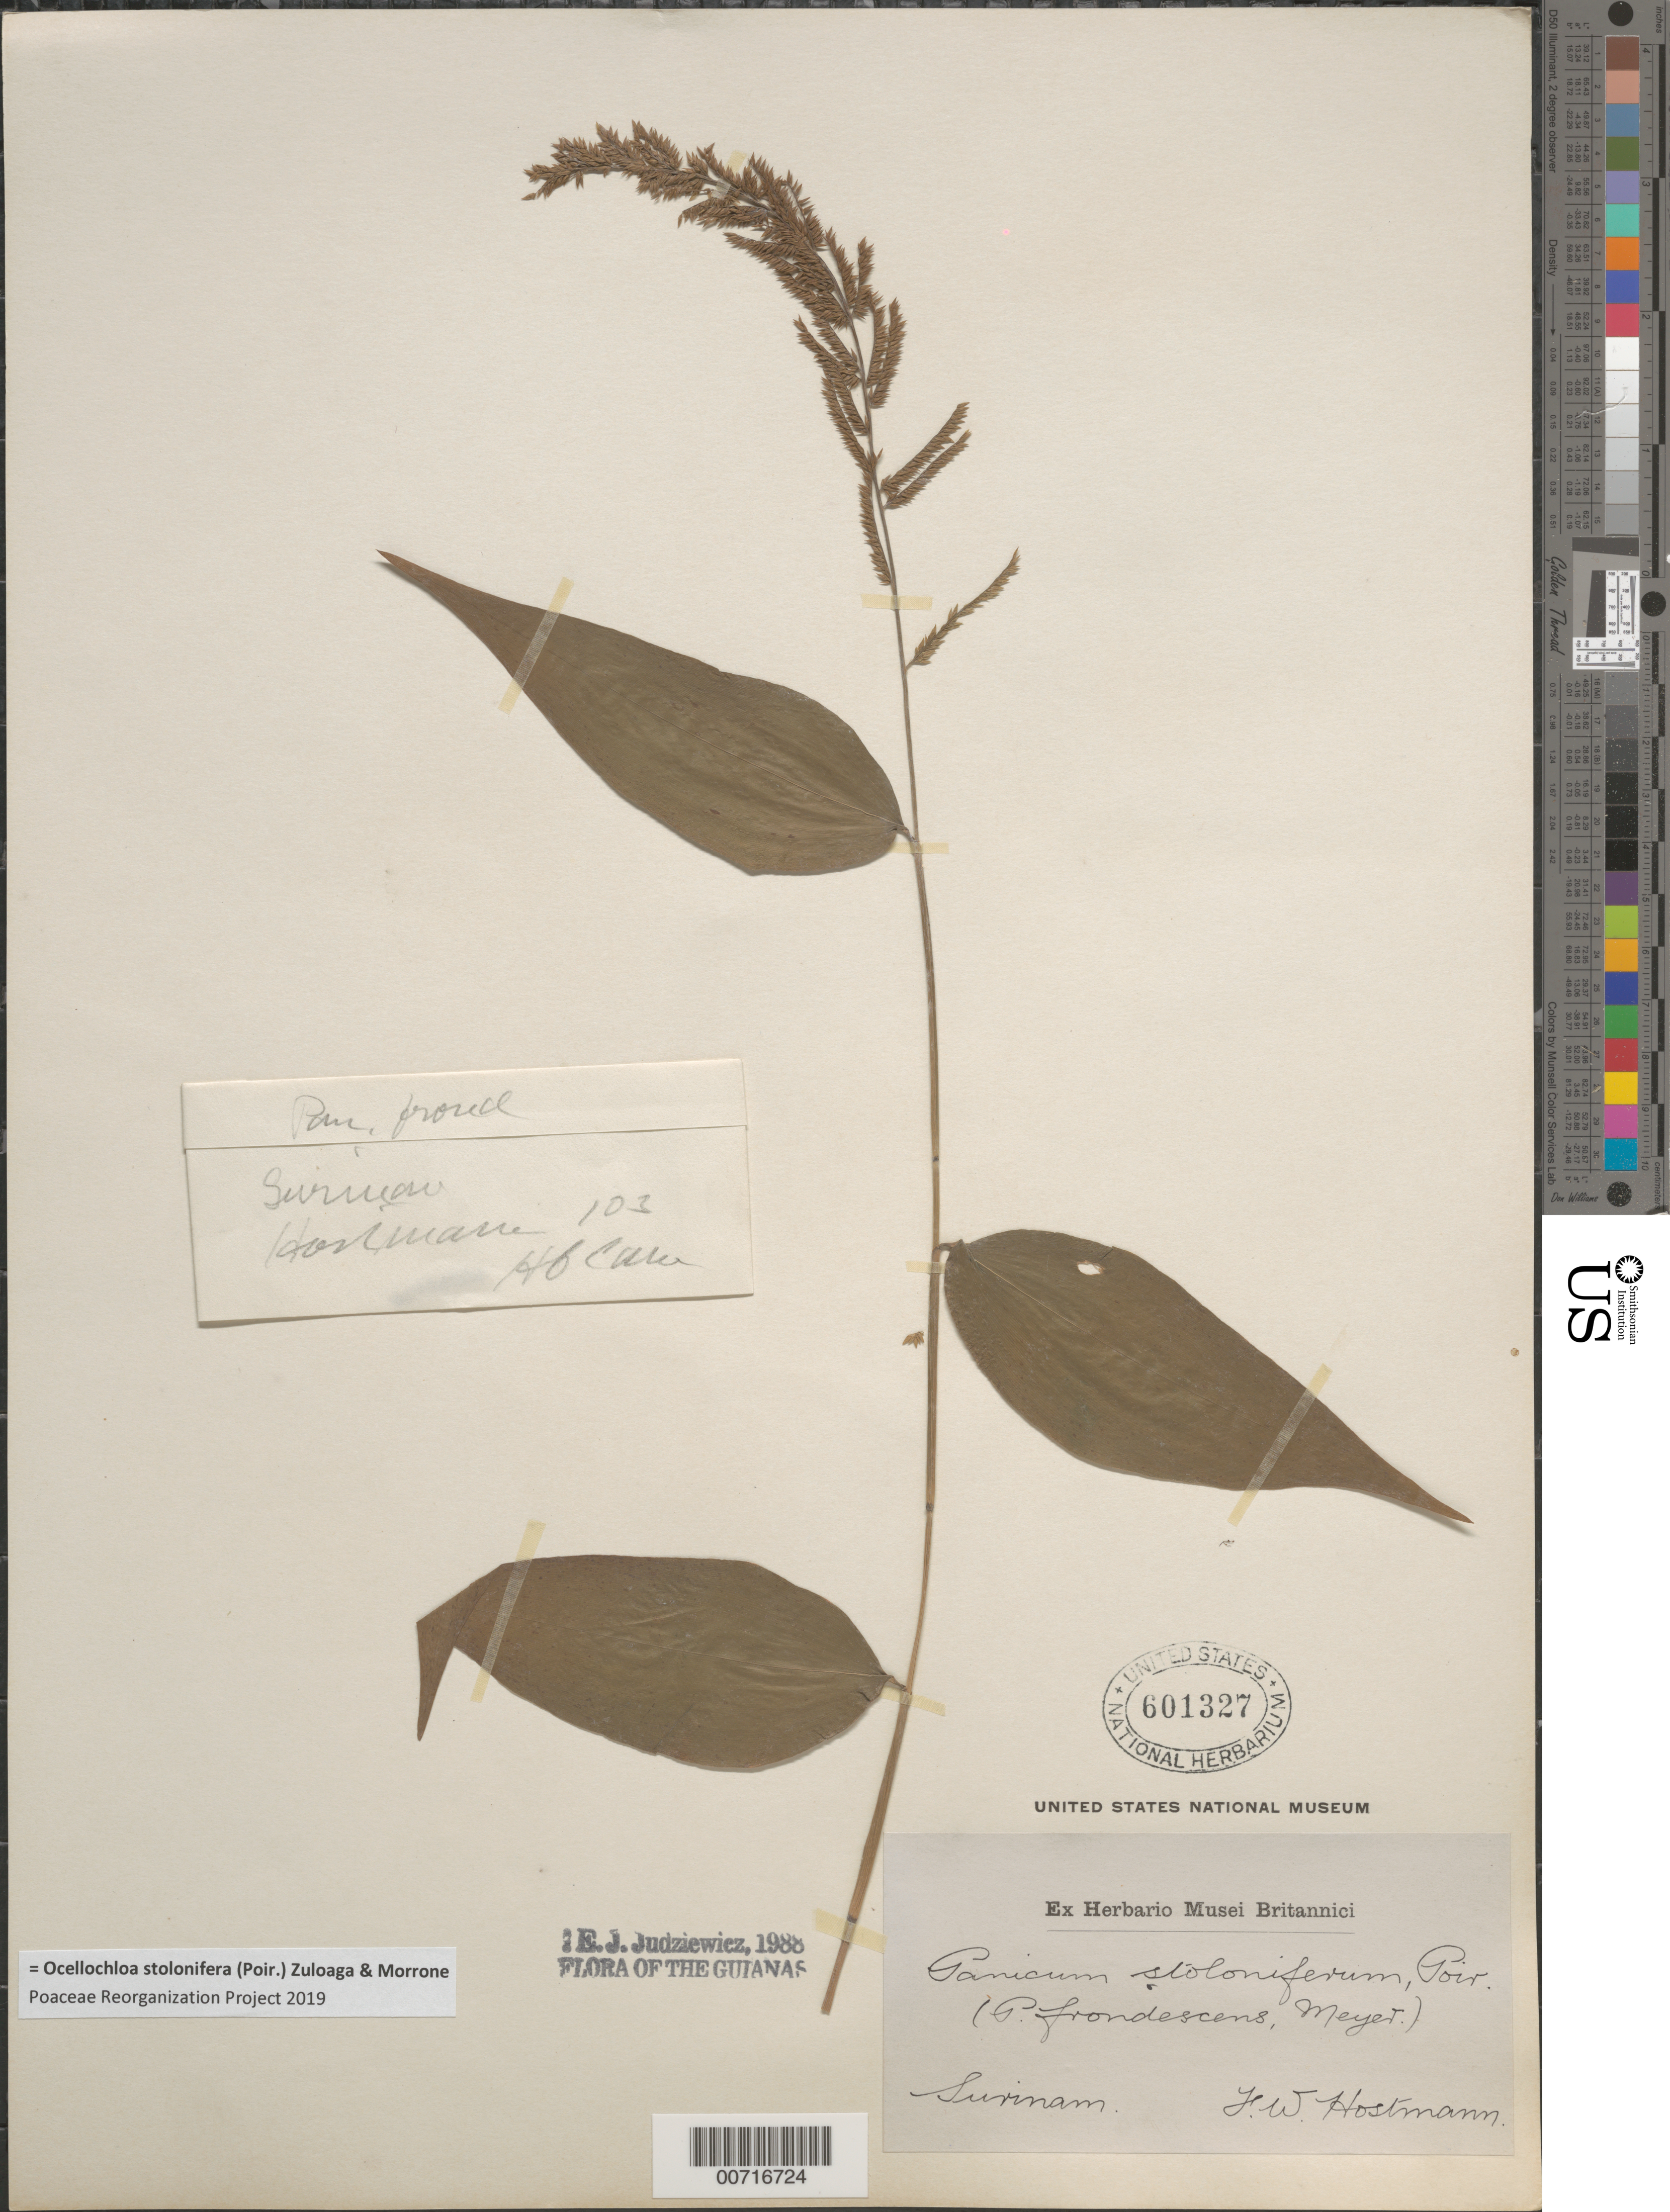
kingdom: Plantae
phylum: Tracheophyta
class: Liliopsida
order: Poales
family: Poaceae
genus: Panicum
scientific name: Panicum stoloniferum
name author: Poir.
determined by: Judziewicz, E. J.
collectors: F. Hostmann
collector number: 103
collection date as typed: s.d.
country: Suriname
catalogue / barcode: US 601327